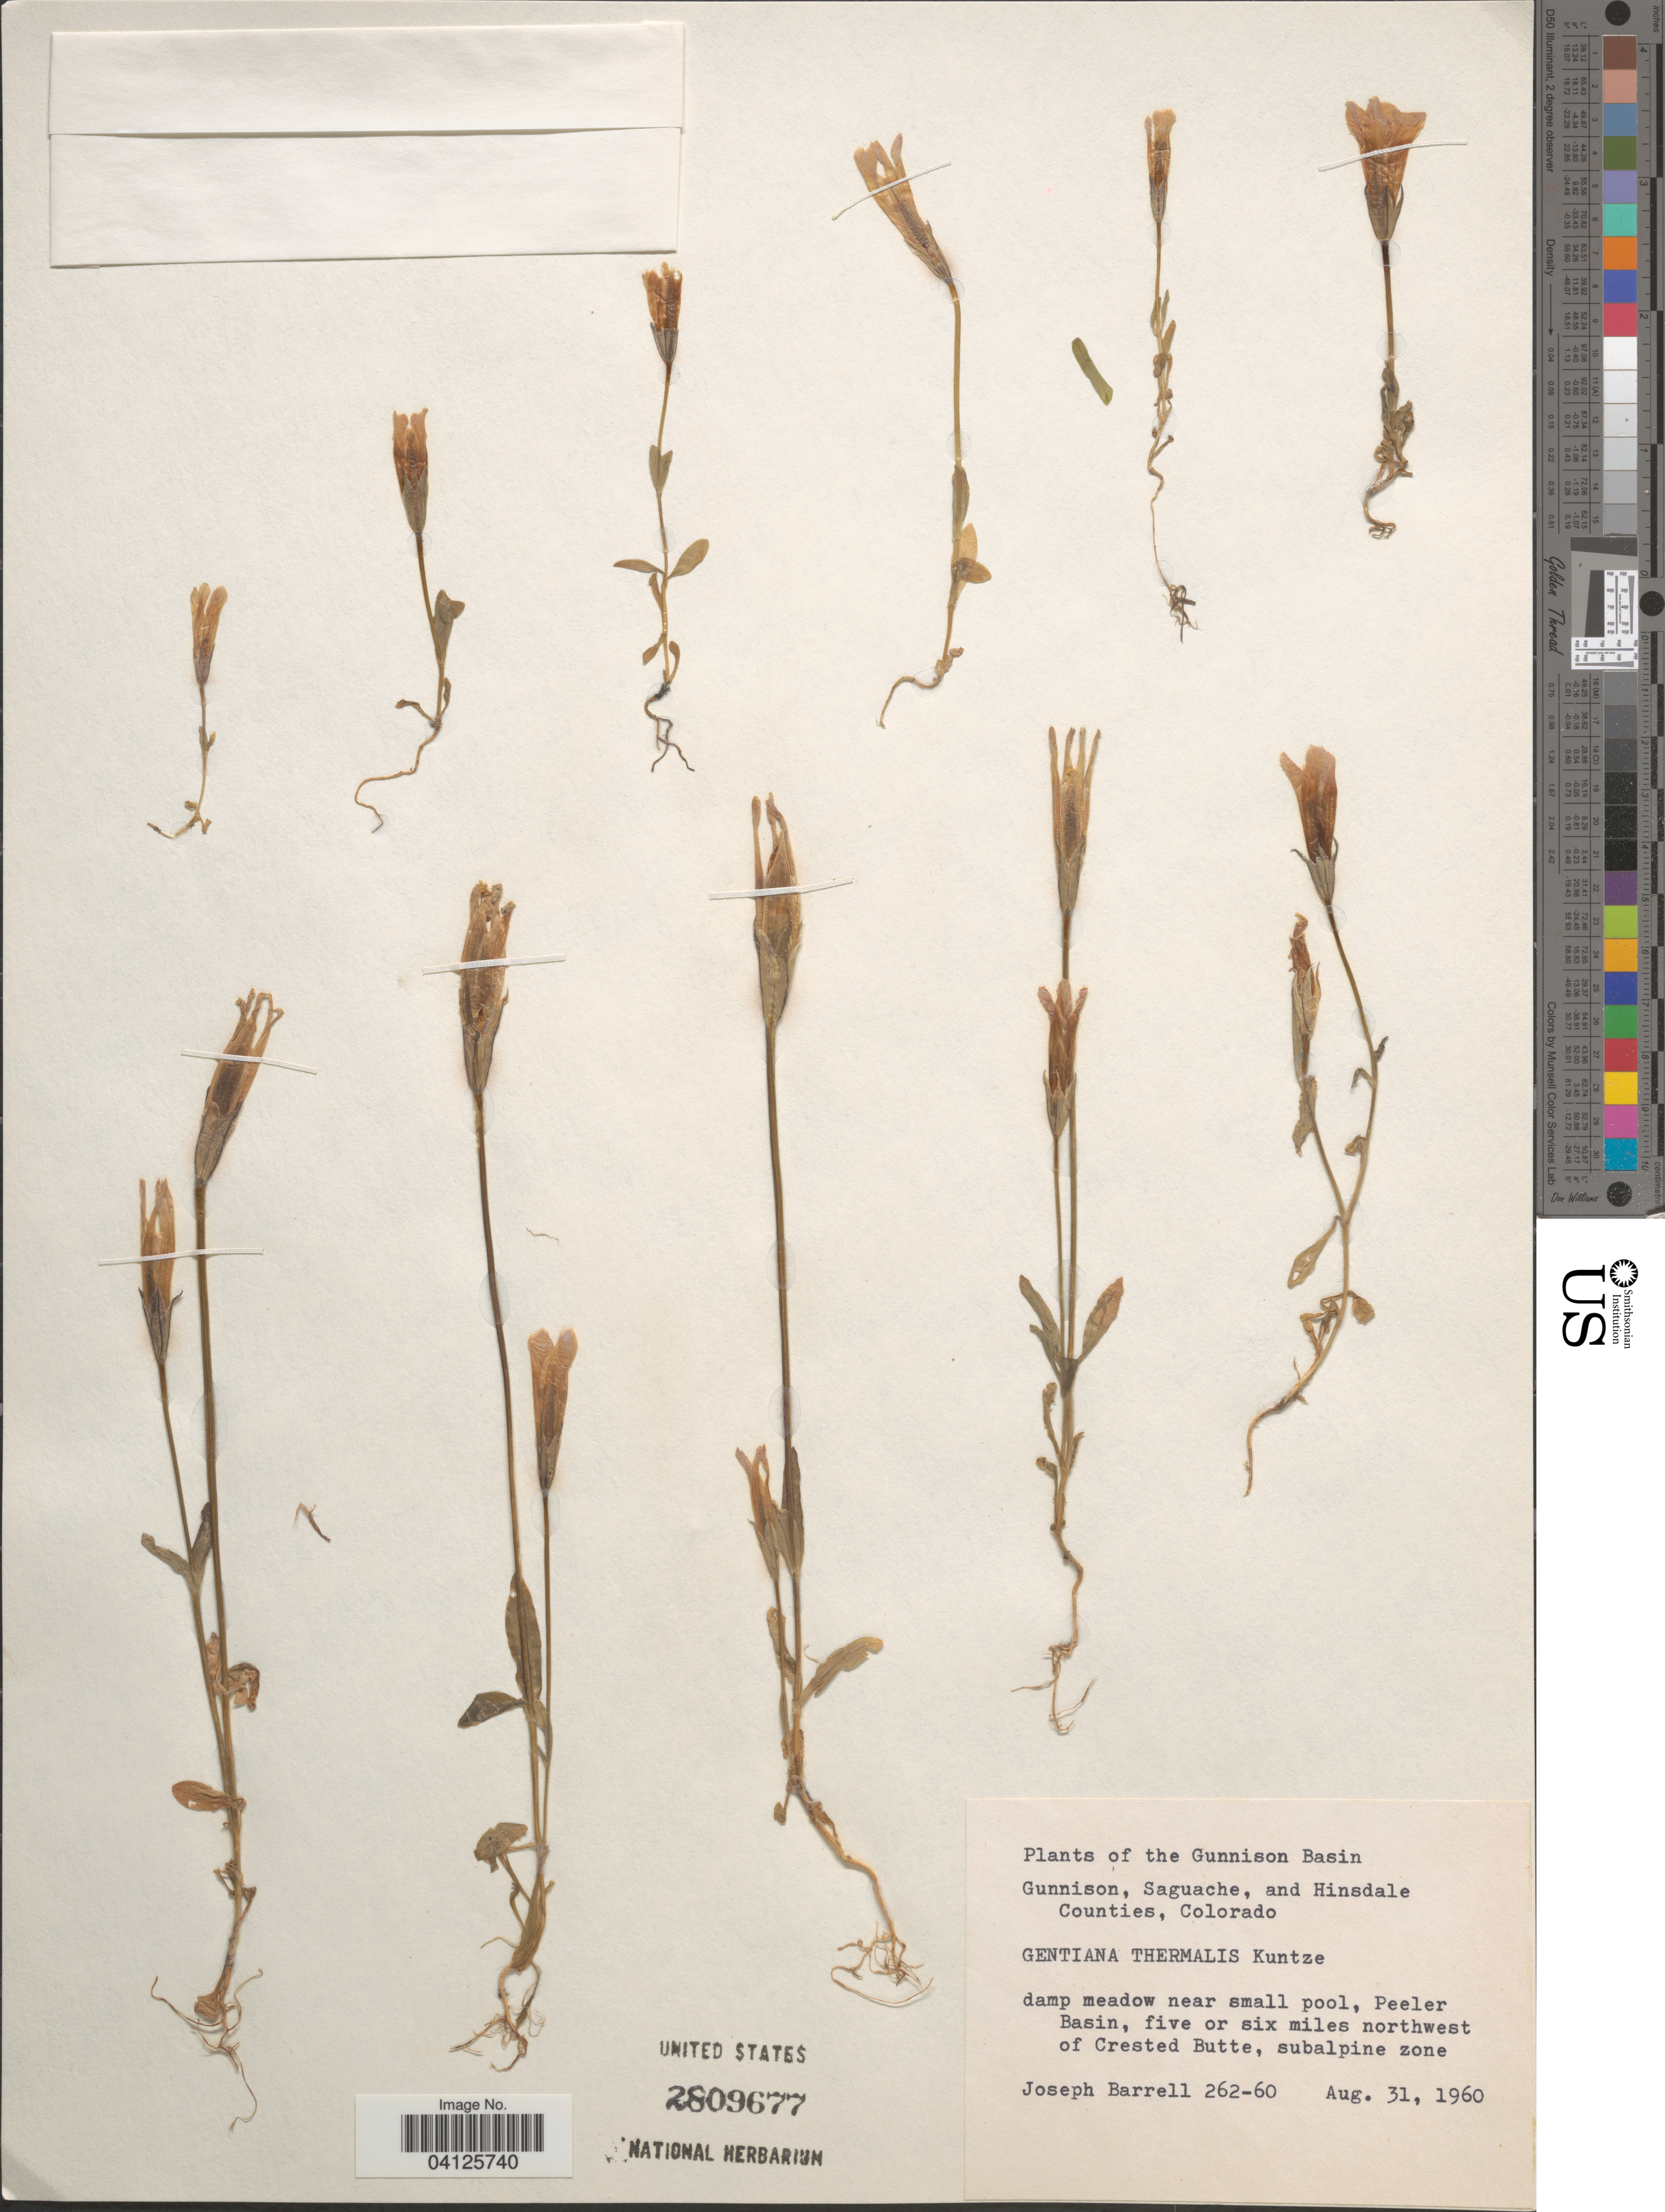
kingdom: Plantae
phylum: Tracheophyta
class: Magnoliopsida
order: Gentianales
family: Gentianaceae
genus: Gentiana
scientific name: Gentiana thermalis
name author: Kuntze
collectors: J. Barrell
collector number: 262-60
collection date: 1960-08-31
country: United States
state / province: Colorado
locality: The Gunnison Basin. Gunnison, Saguache, and Hinsdale Counties. Peeler Basin, five or six miles northwest of Crested Butte, subalpine zone.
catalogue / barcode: US 2809677